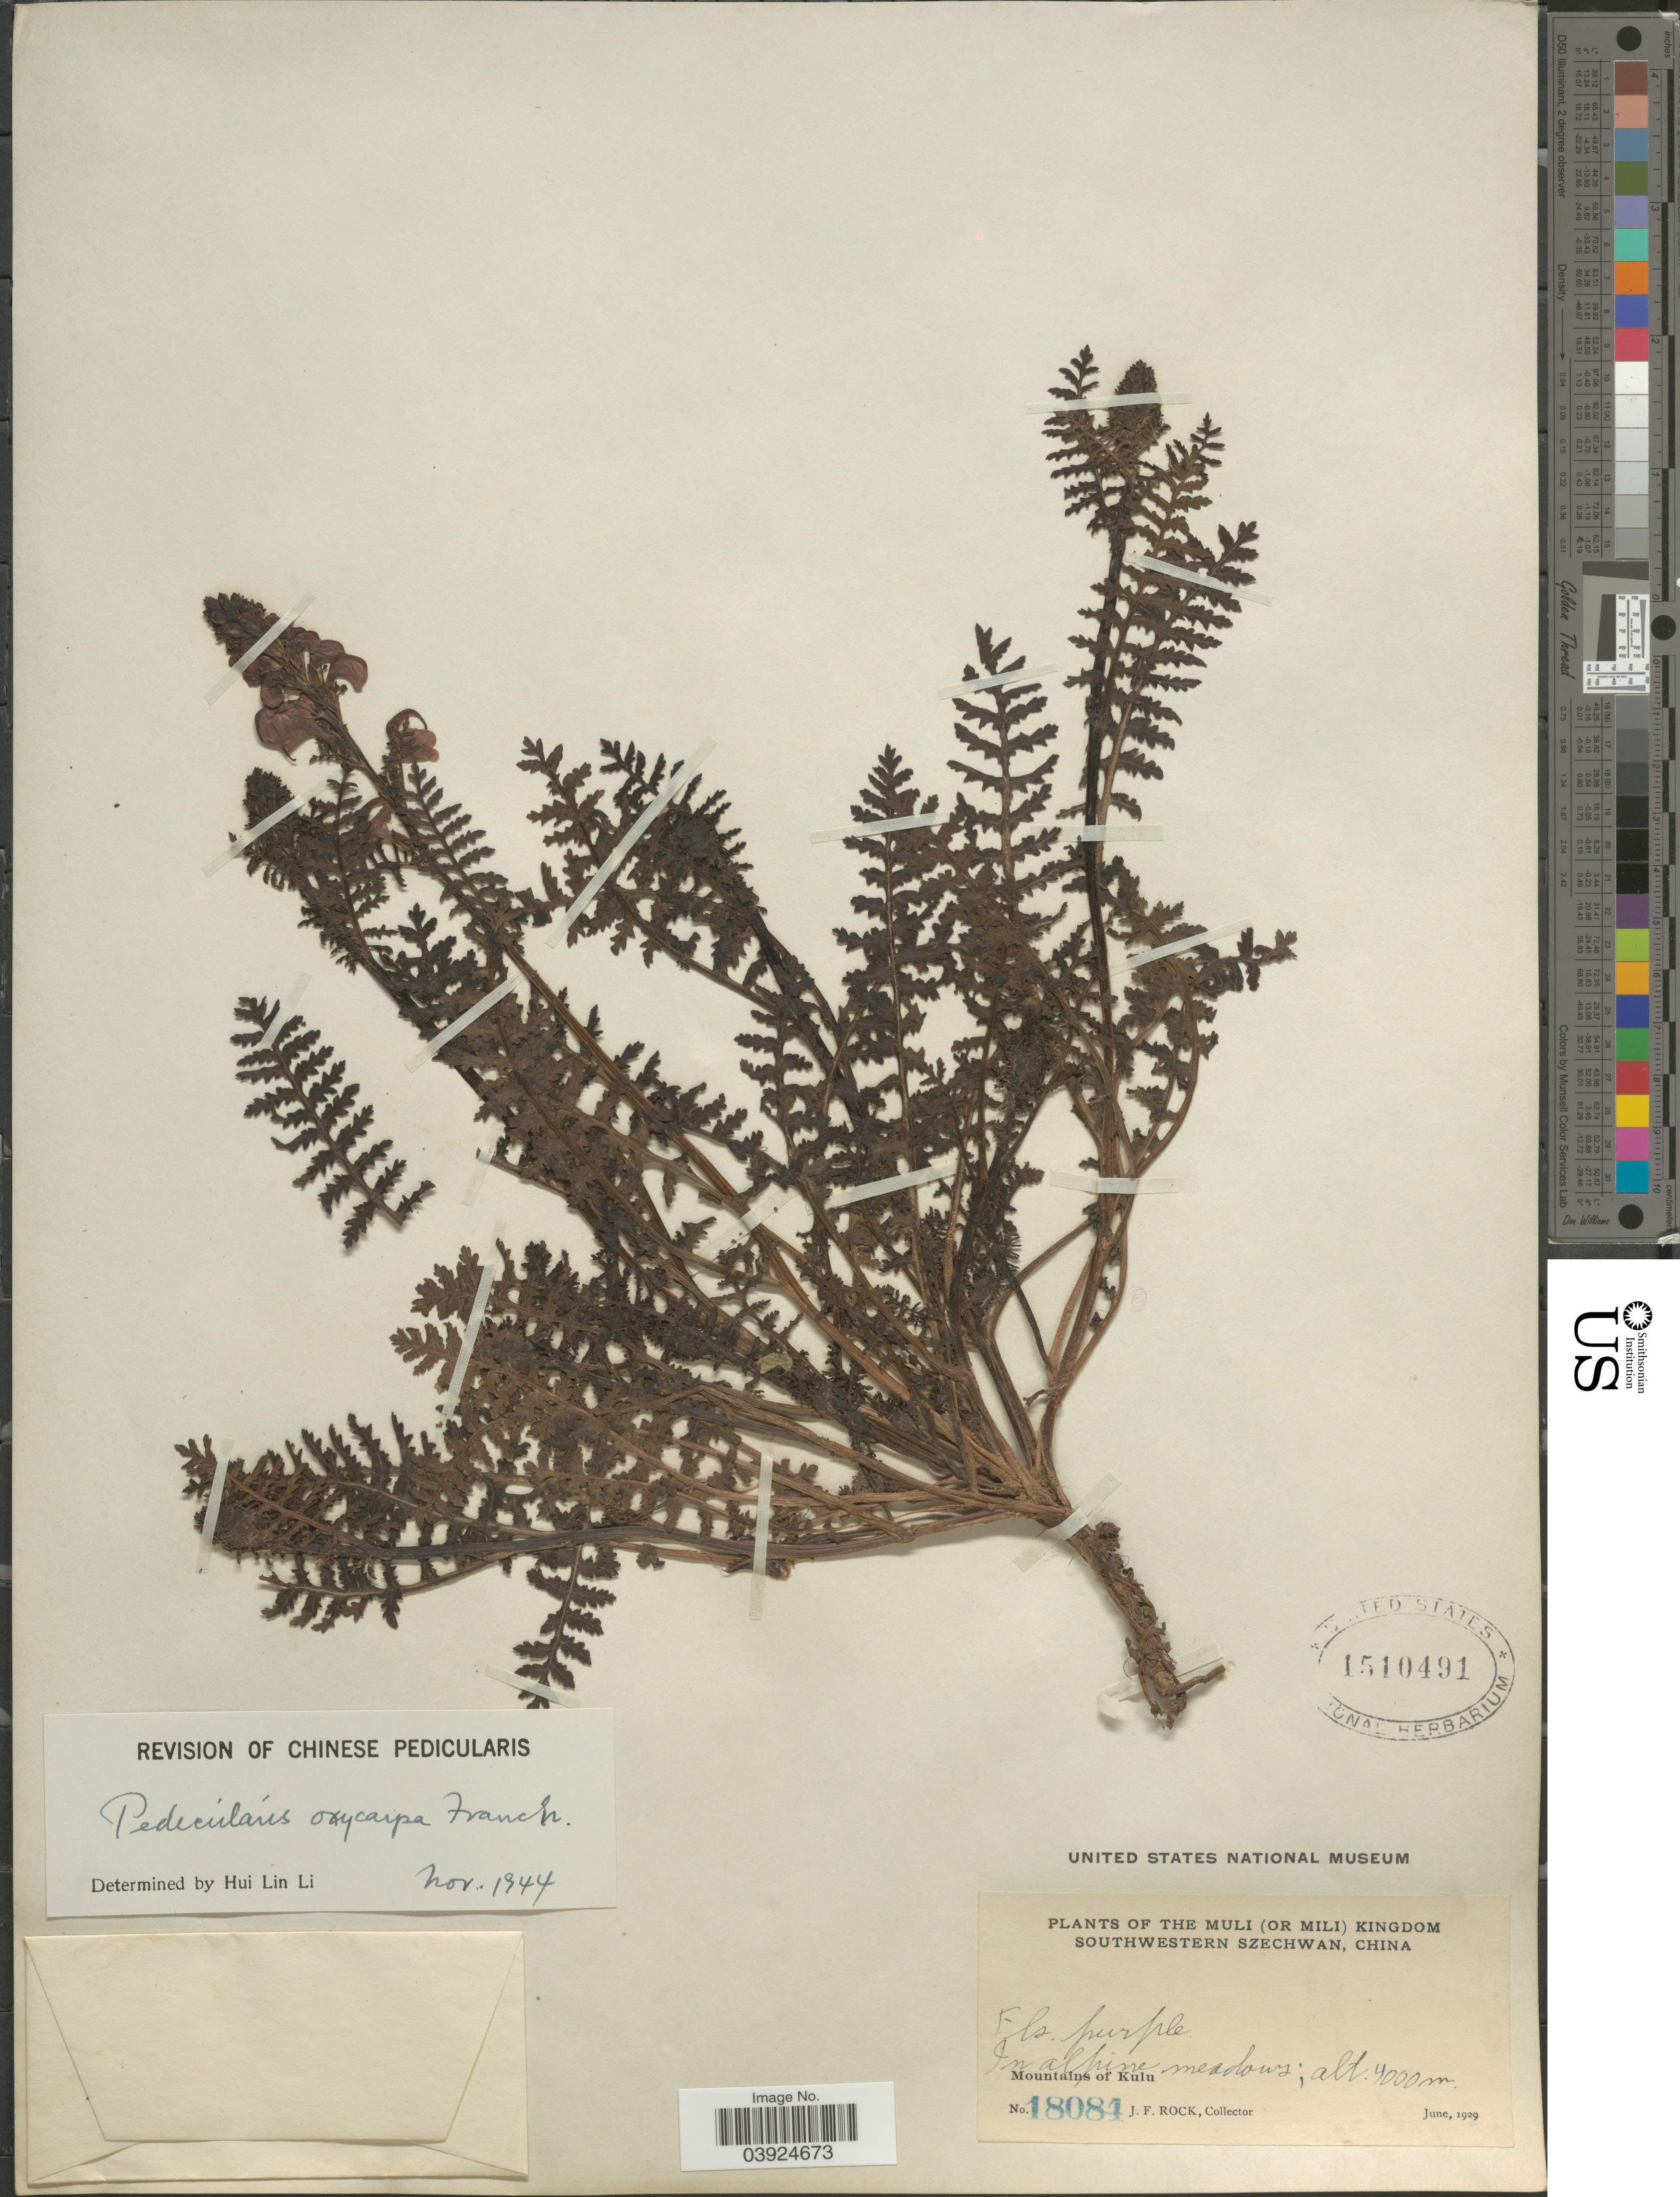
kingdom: Plantae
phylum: Tracheophyta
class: Magnoliopsida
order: Lamiales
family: Orobanchaceae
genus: Pedicularis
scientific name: Pedicularis oxycarpa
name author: Franch. ex Maxim.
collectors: J. Rock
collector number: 18084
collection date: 1929-06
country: China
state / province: Sichuan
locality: The Muli (or Mili) Kingdom. Southwestern Szechwan. Mountains of Kulu.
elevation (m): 4000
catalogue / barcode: US 1510491